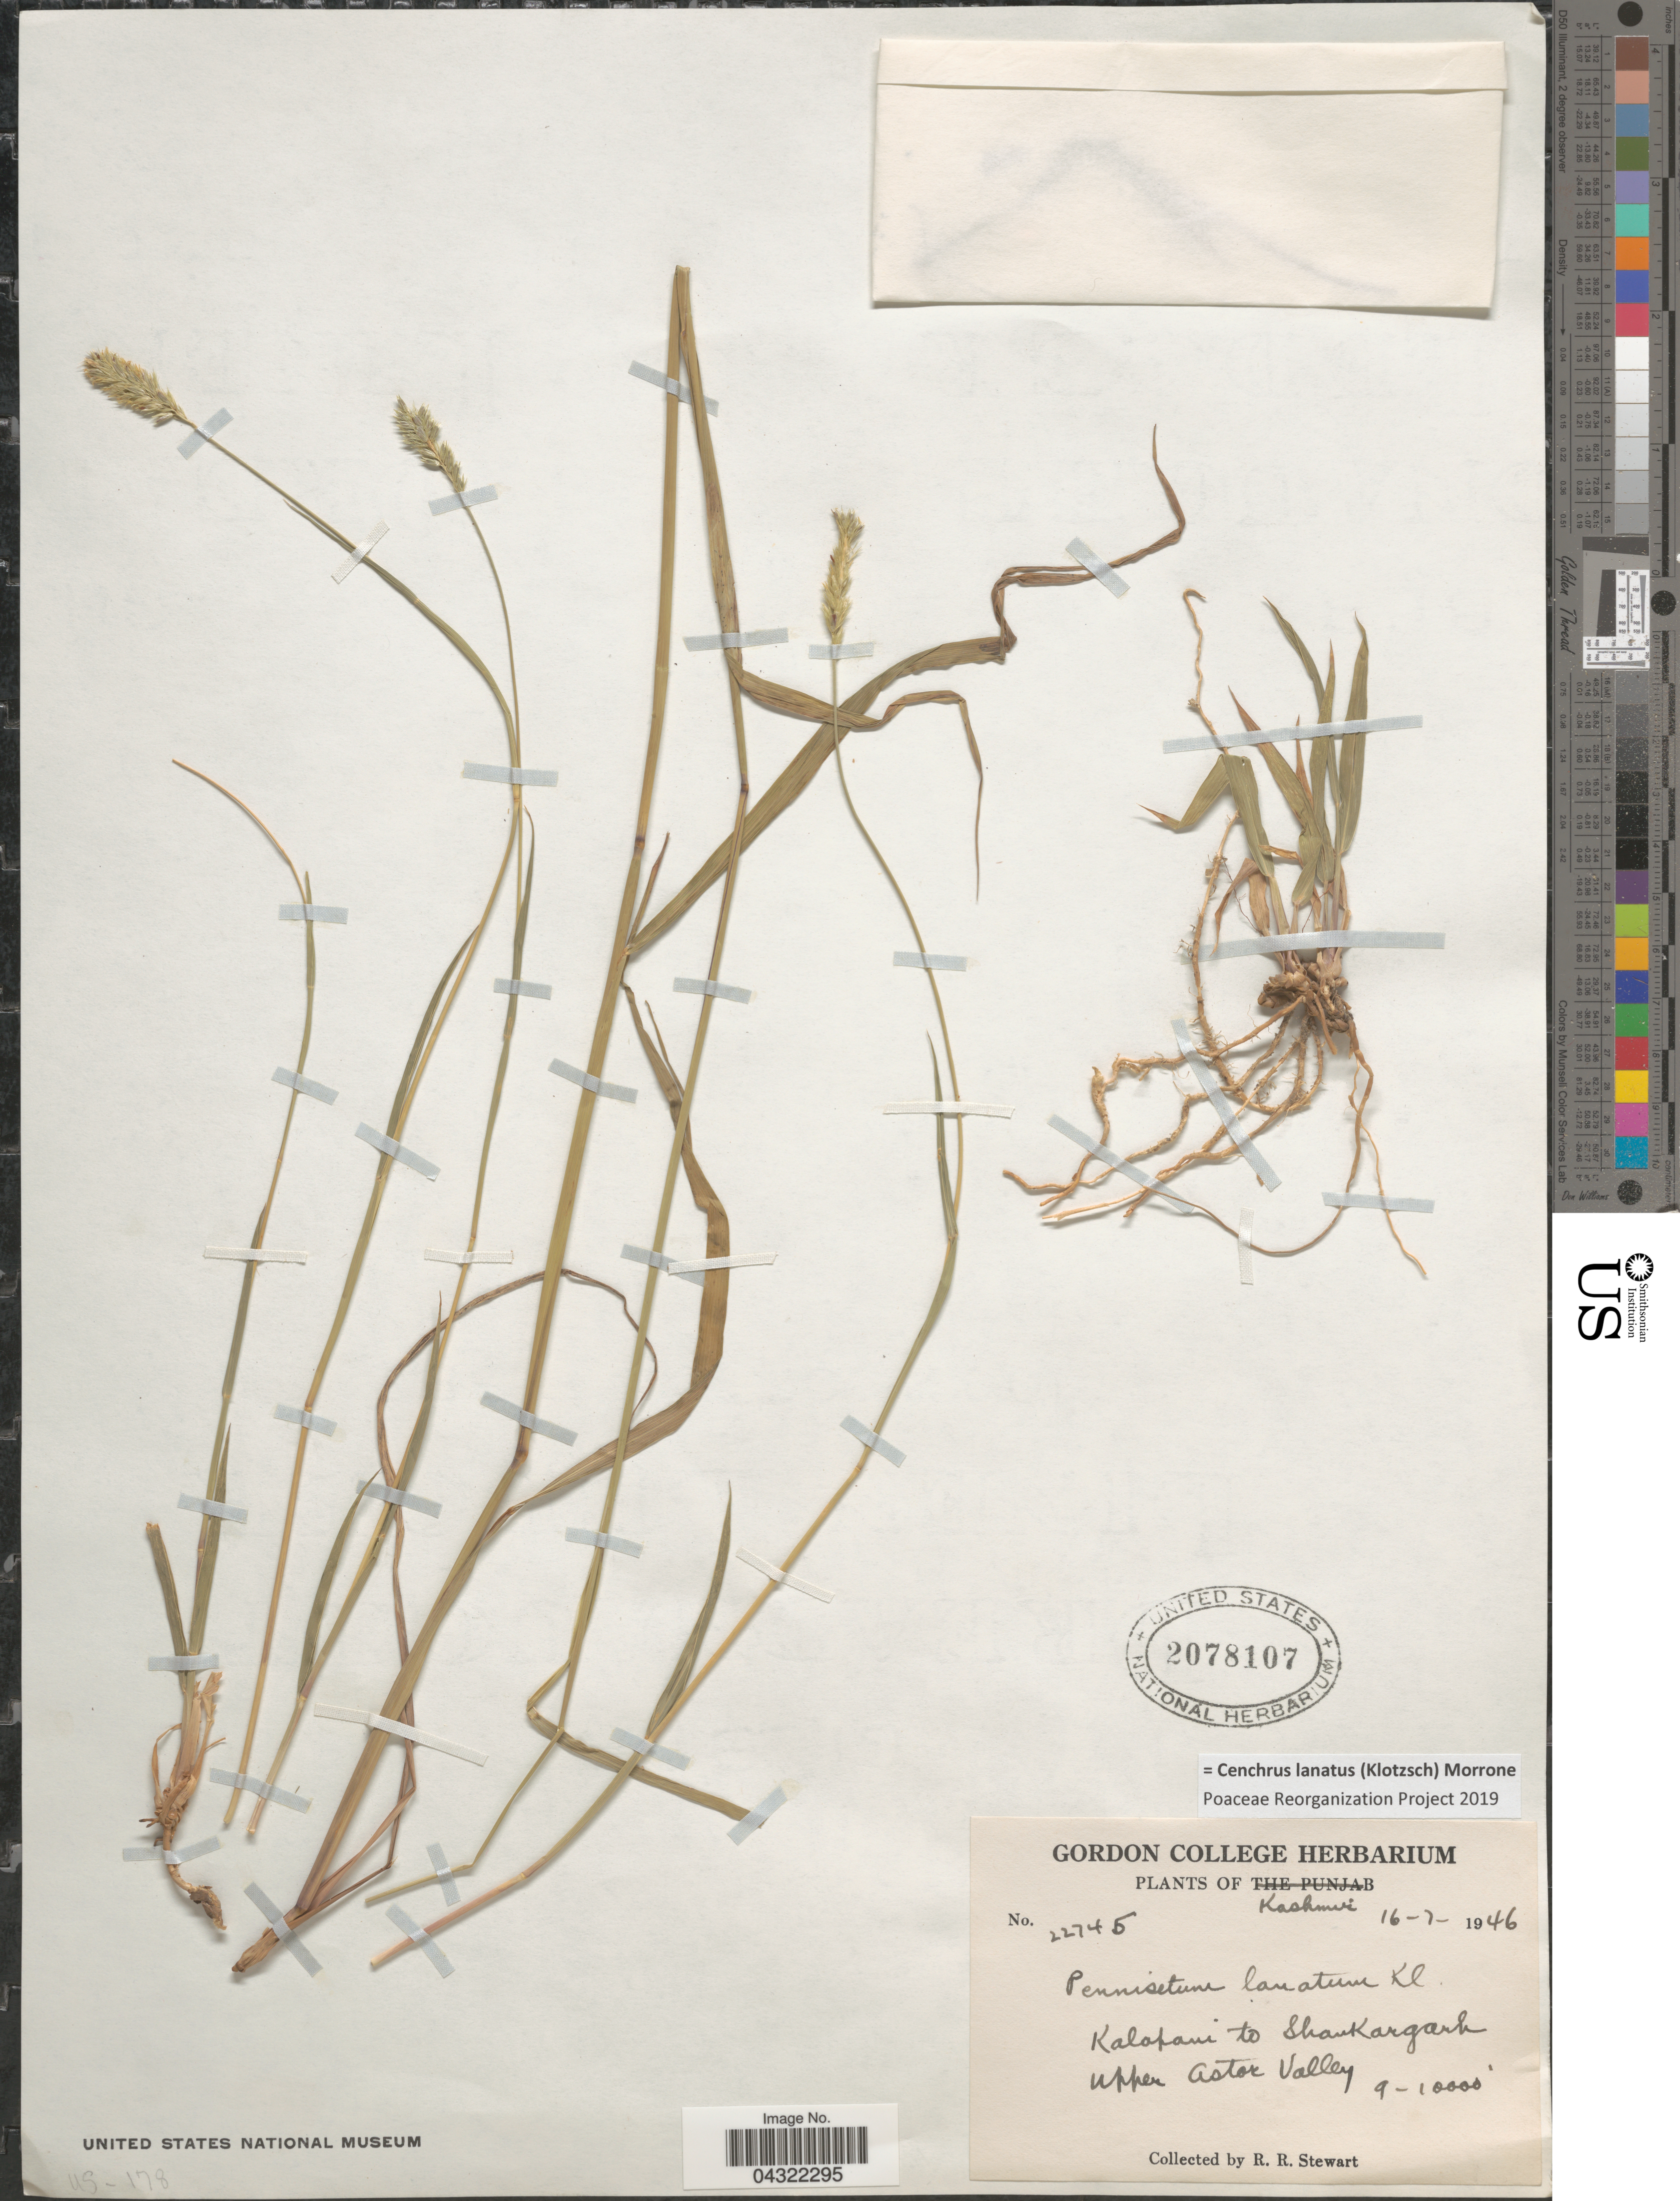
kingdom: Plantae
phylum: Tracheophyta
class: Liliopsida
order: Poales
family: Poaceae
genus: Cenchrus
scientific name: Cenchrus lanatus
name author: (Klotzsch) Morrone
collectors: R. Stewart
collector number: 22745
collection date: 1946-07-16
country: India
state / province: Jammu and Kashmir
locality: Kashmir. Kalapani to Shankargark upper Astor Valley.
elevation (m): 2743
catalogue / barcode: US 2078107